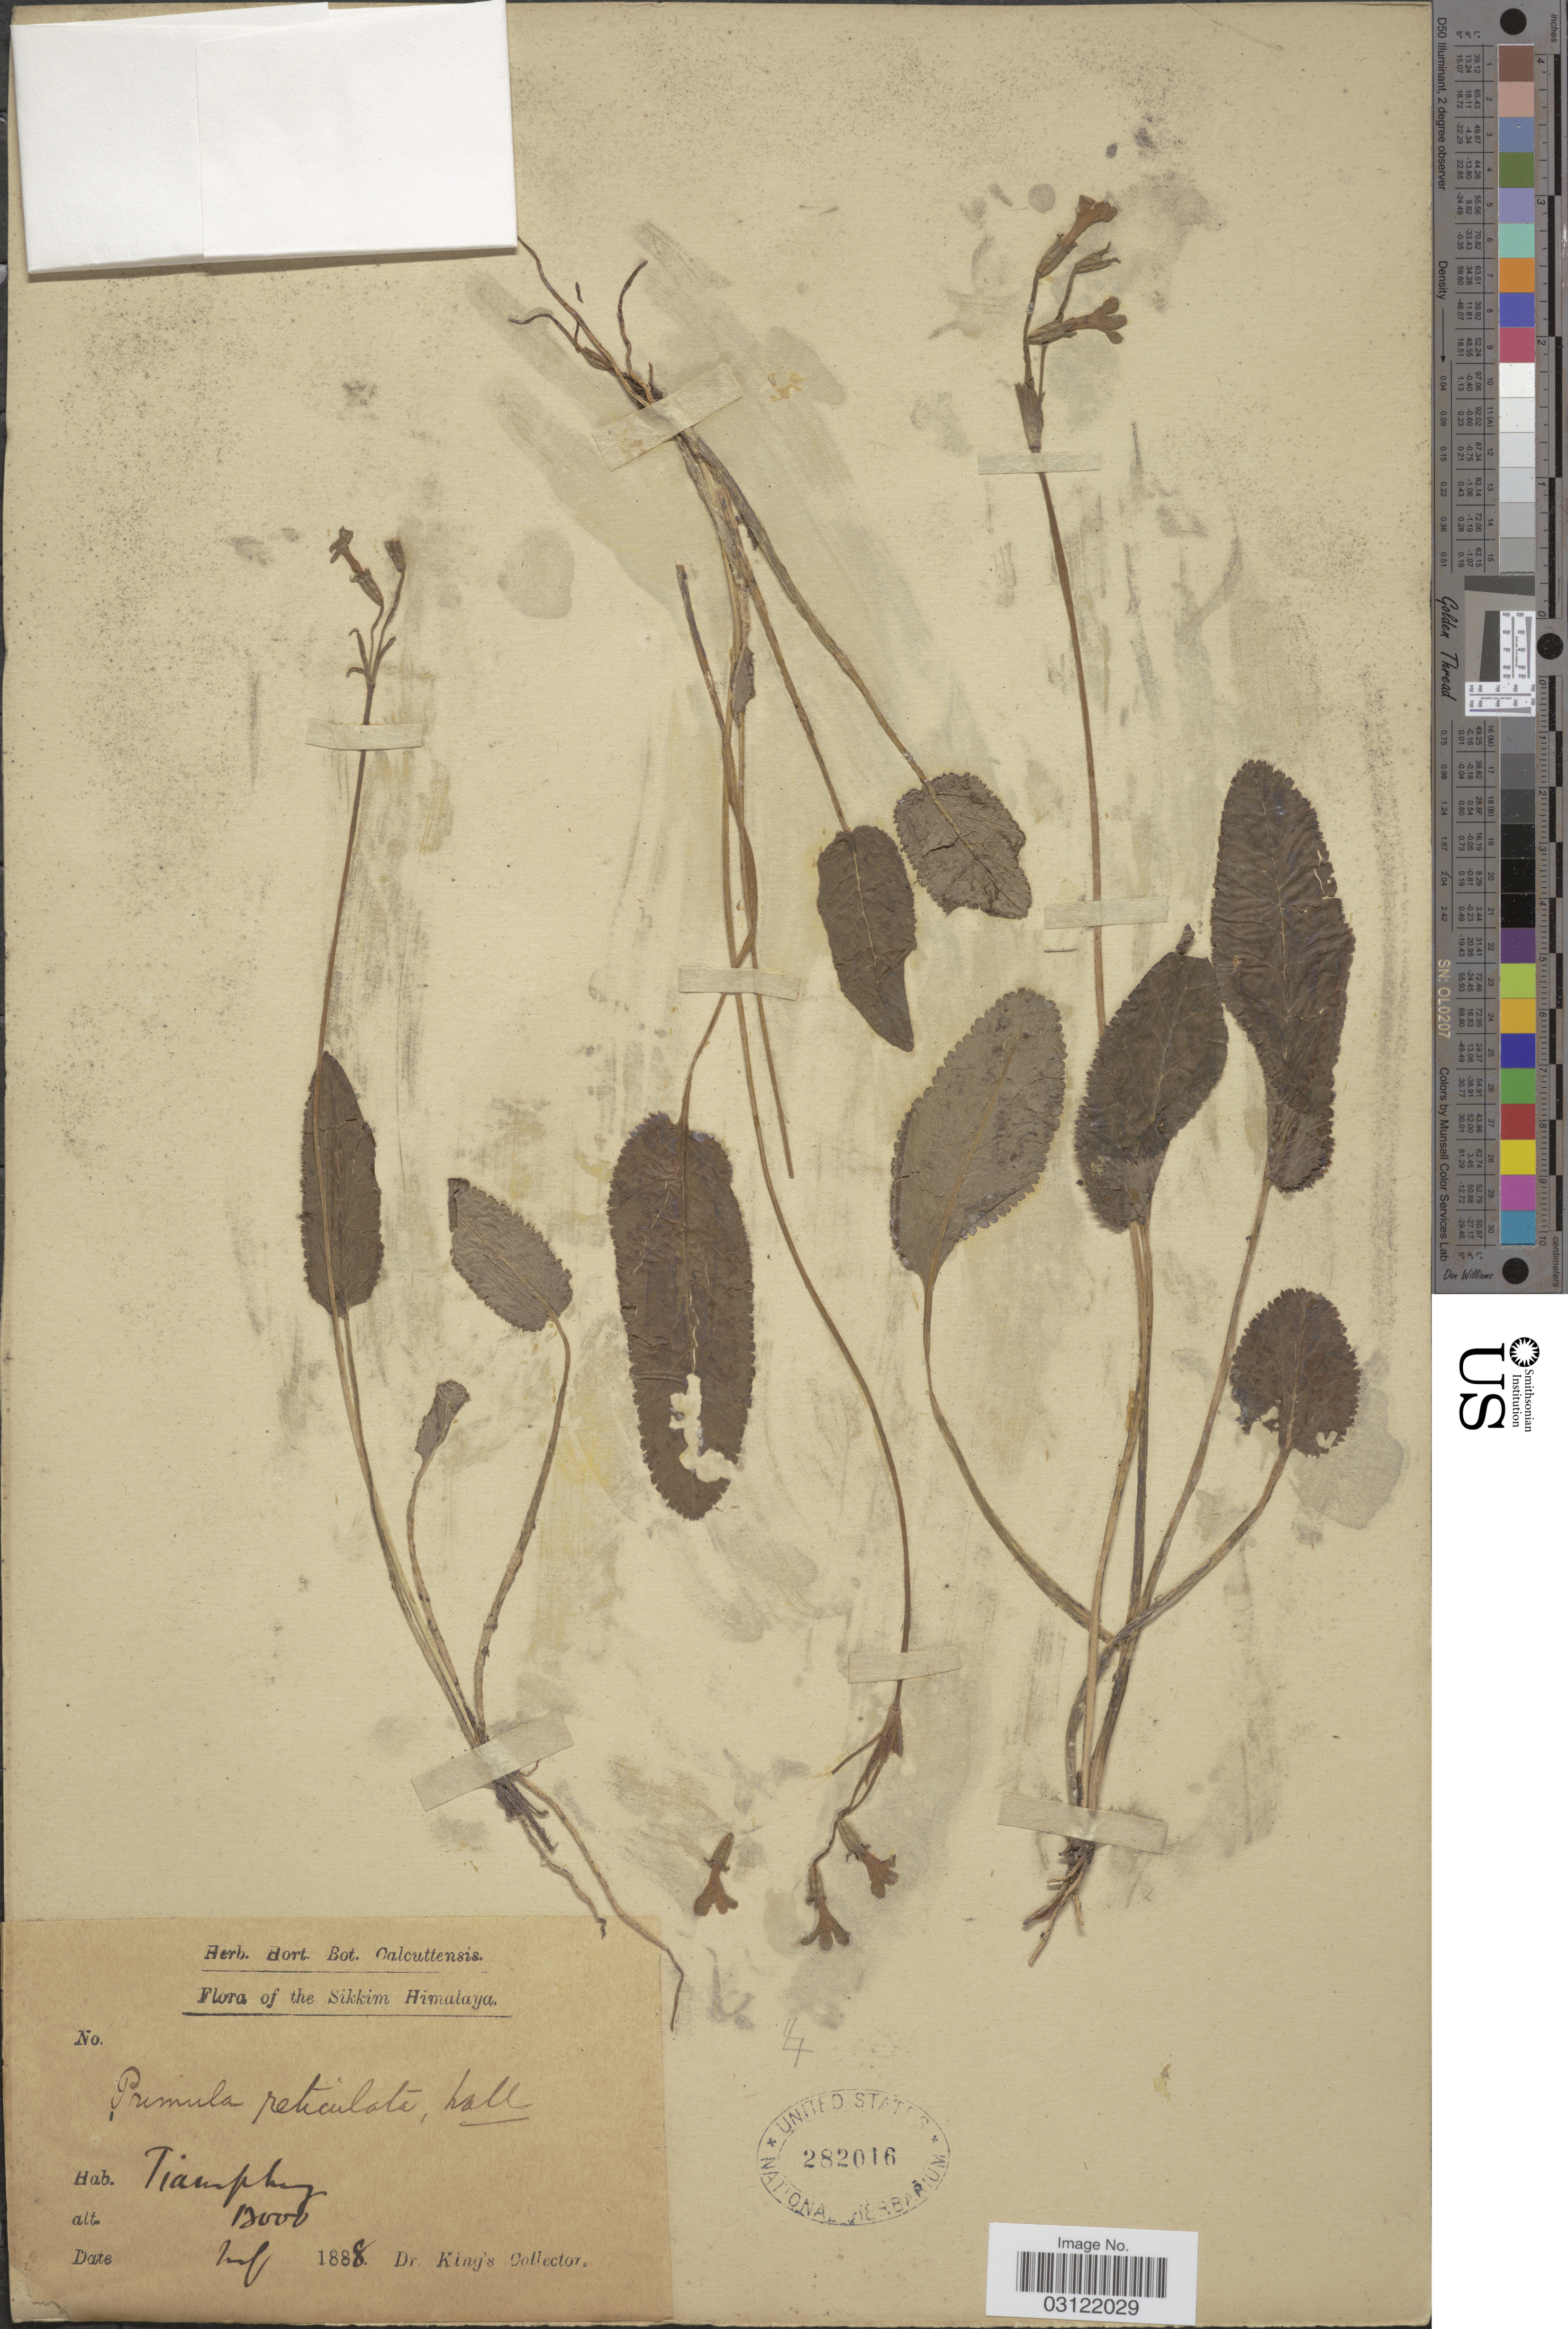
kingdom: Plantae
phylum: Tracheophyta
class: Magnoliopsida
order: Ericales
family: Primulaceae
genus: Primula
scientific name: Primula reticulata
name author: Wall.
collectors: Dr. King's collector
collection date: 1888-07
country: India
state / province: Sikkim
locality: Sikkim Himalaya. Tiamphy.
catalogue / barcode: US 282016